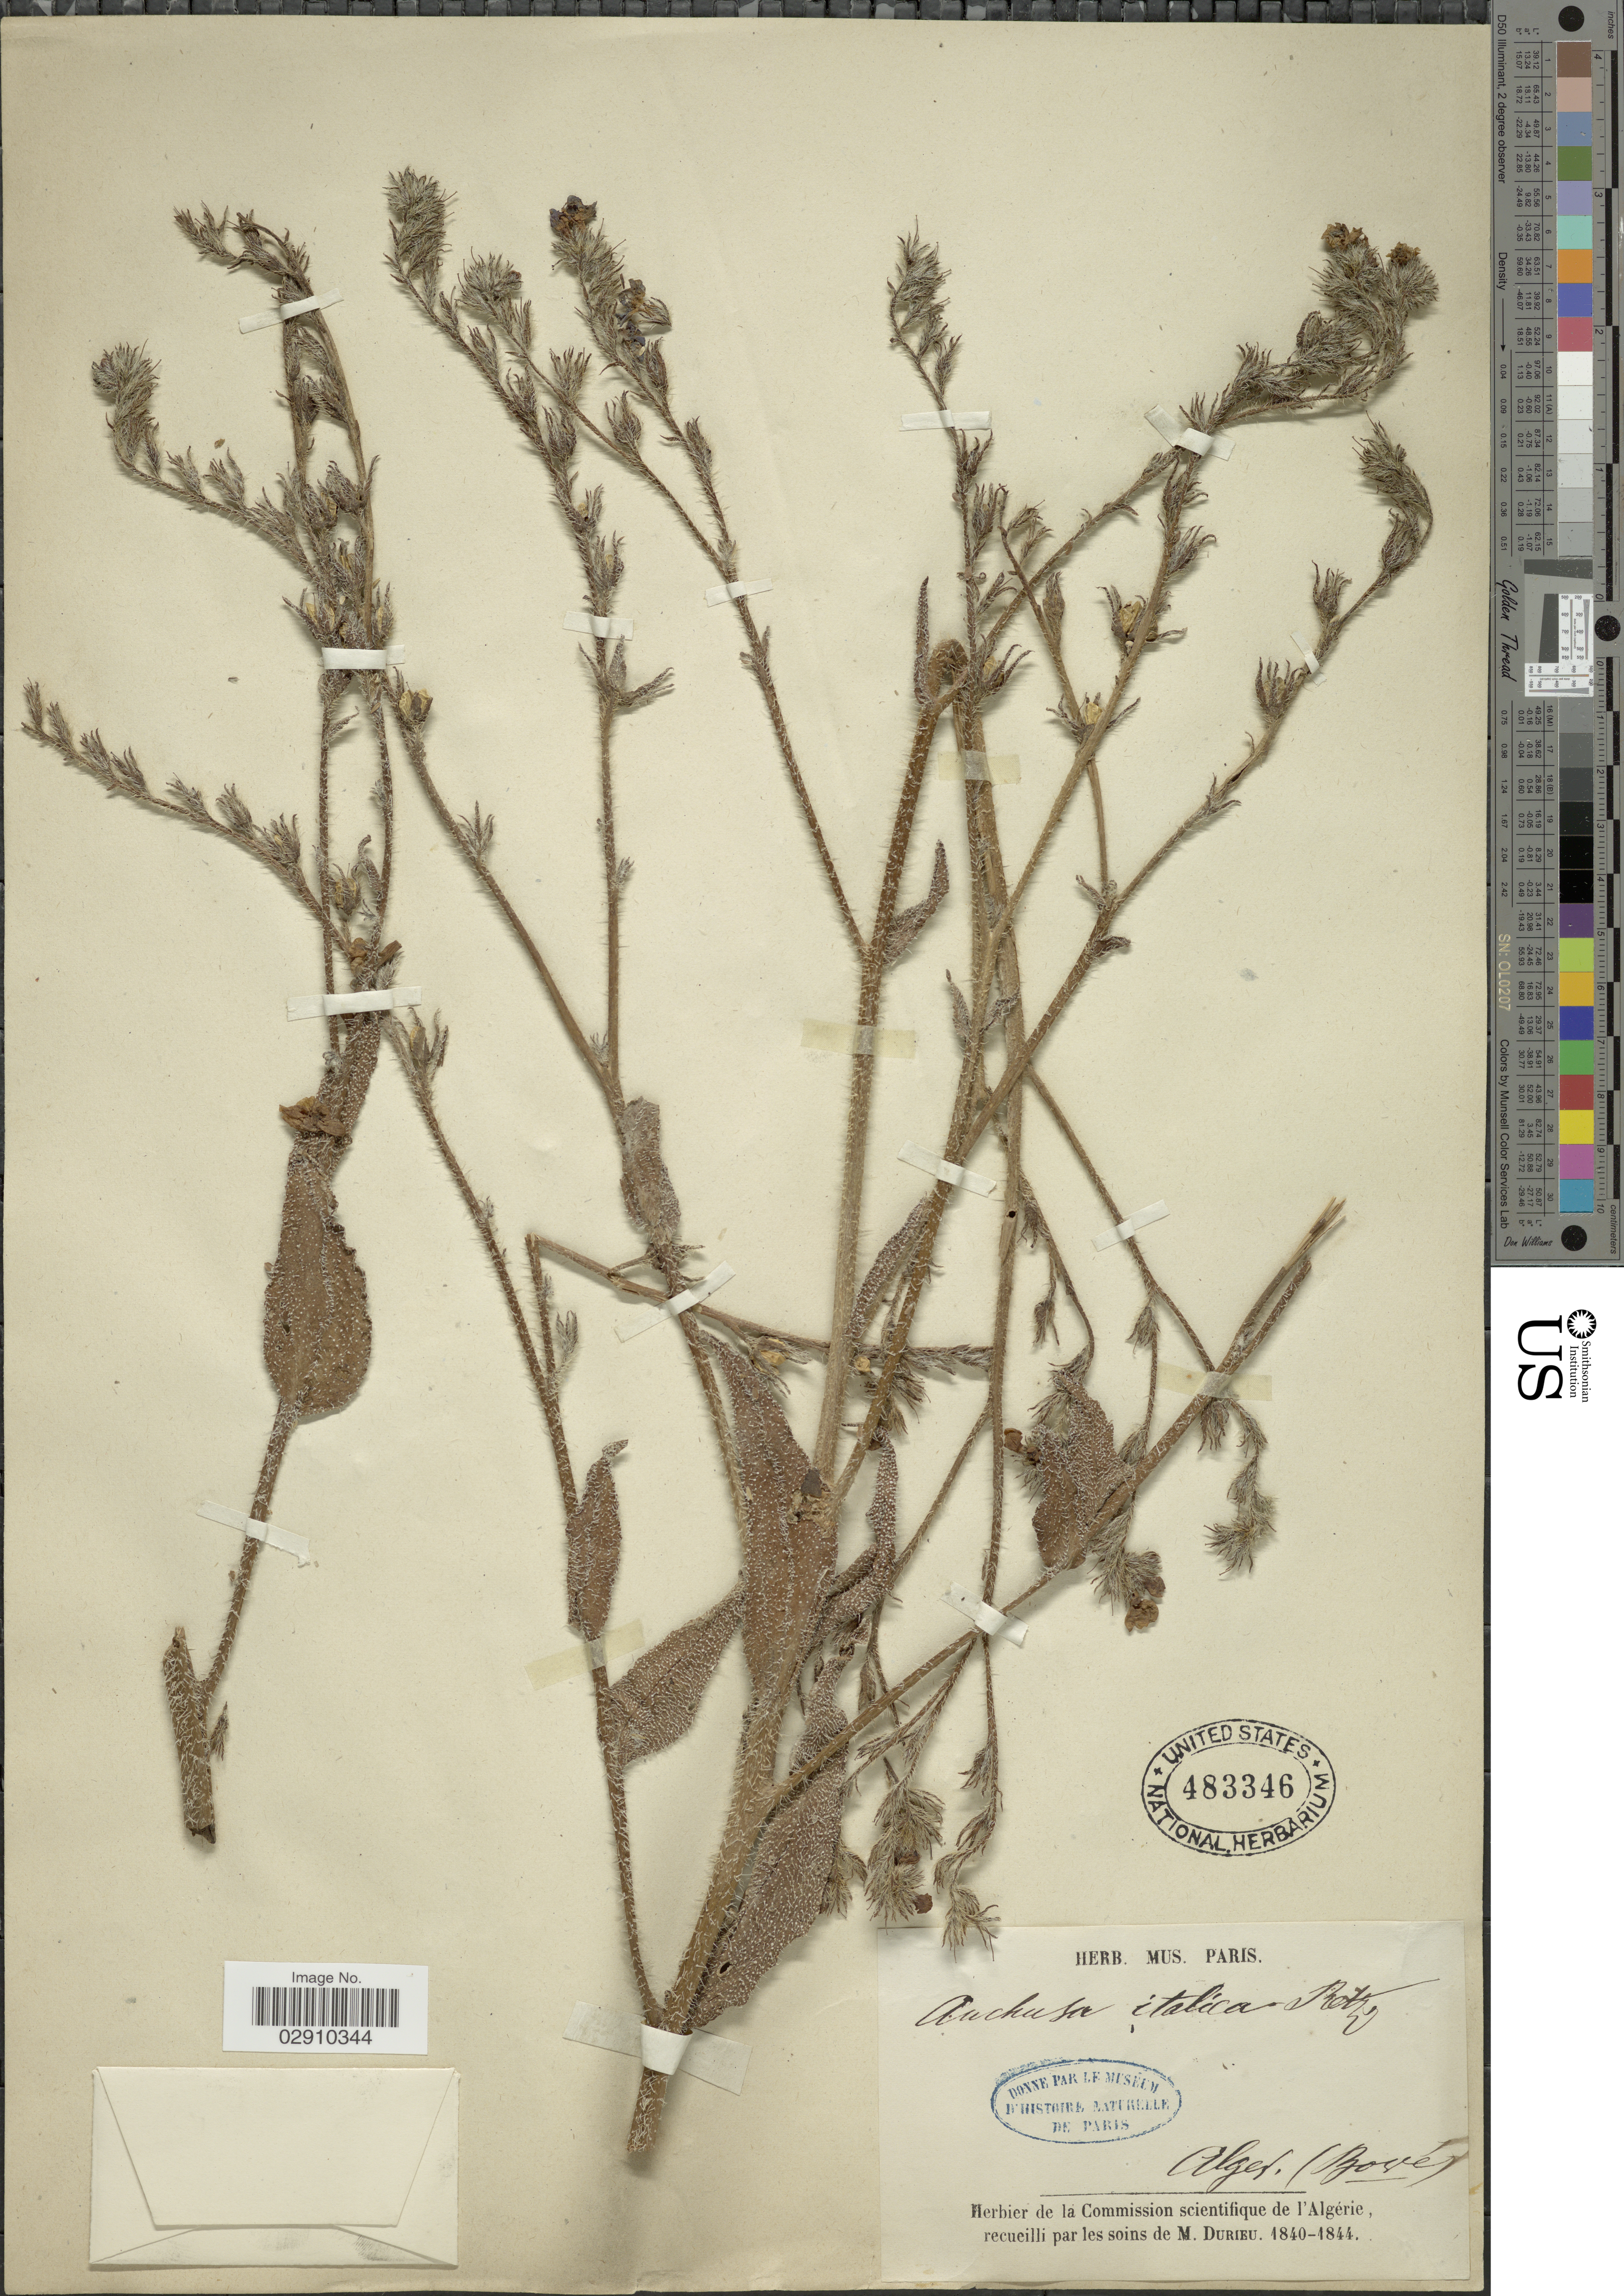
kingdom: Plantae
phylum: Tracheophyta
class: Magnoliopsida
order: Boraginales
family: Boraginaceae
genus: Anchusa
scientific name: Anchusa italica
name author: Retz.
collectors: M. C. Durieu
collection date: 1840/1844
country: Algeria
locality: Alger. (Bone).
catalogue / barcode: US 483346